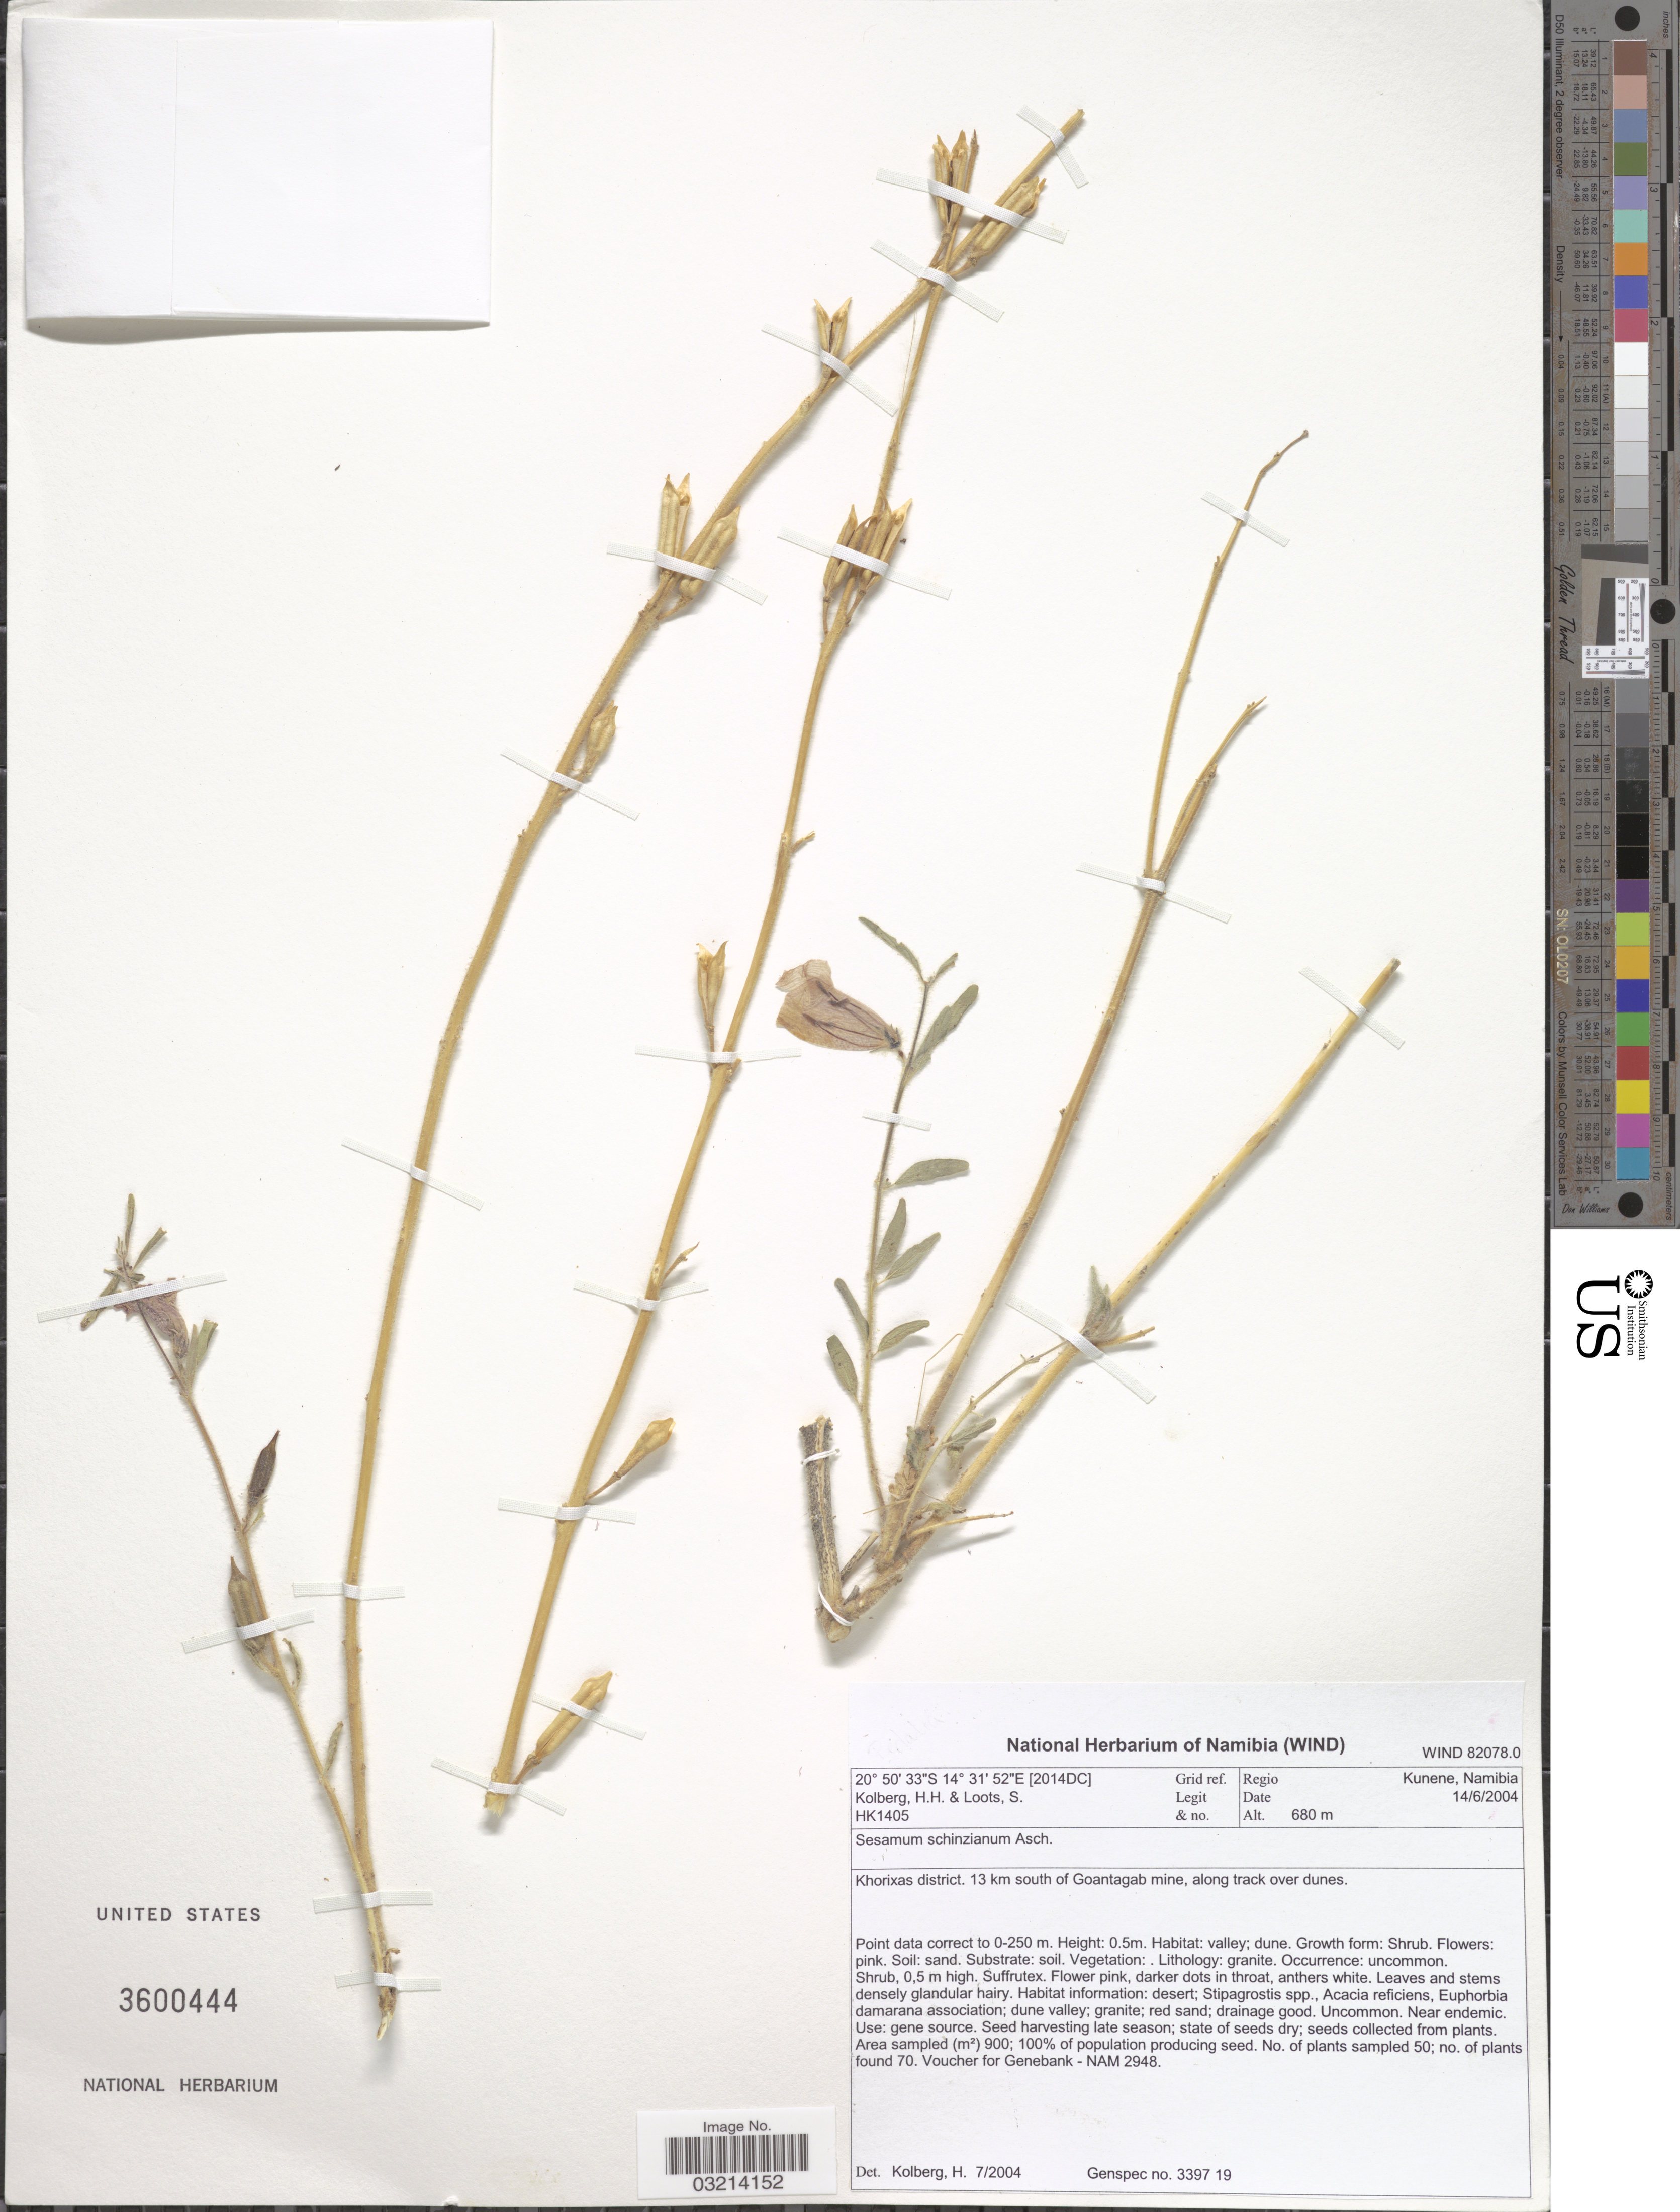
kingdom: Plantae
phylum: Tracheophyta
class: Magnoliopsida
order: Lamiales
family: Pedaliaceae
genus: Sesamum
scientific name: Sesamum schinzianum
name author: Asch.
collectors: H. H. Kolberg & S. Loots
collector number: HK1405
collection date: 2004-06-14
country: Namibia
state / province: Kunene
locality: [2014DC] Grid ref. Regio Kunene. Khorixas district. 13 km south of Goantagab mine, along track over dunes.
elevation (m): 680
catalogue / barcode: US 3600444